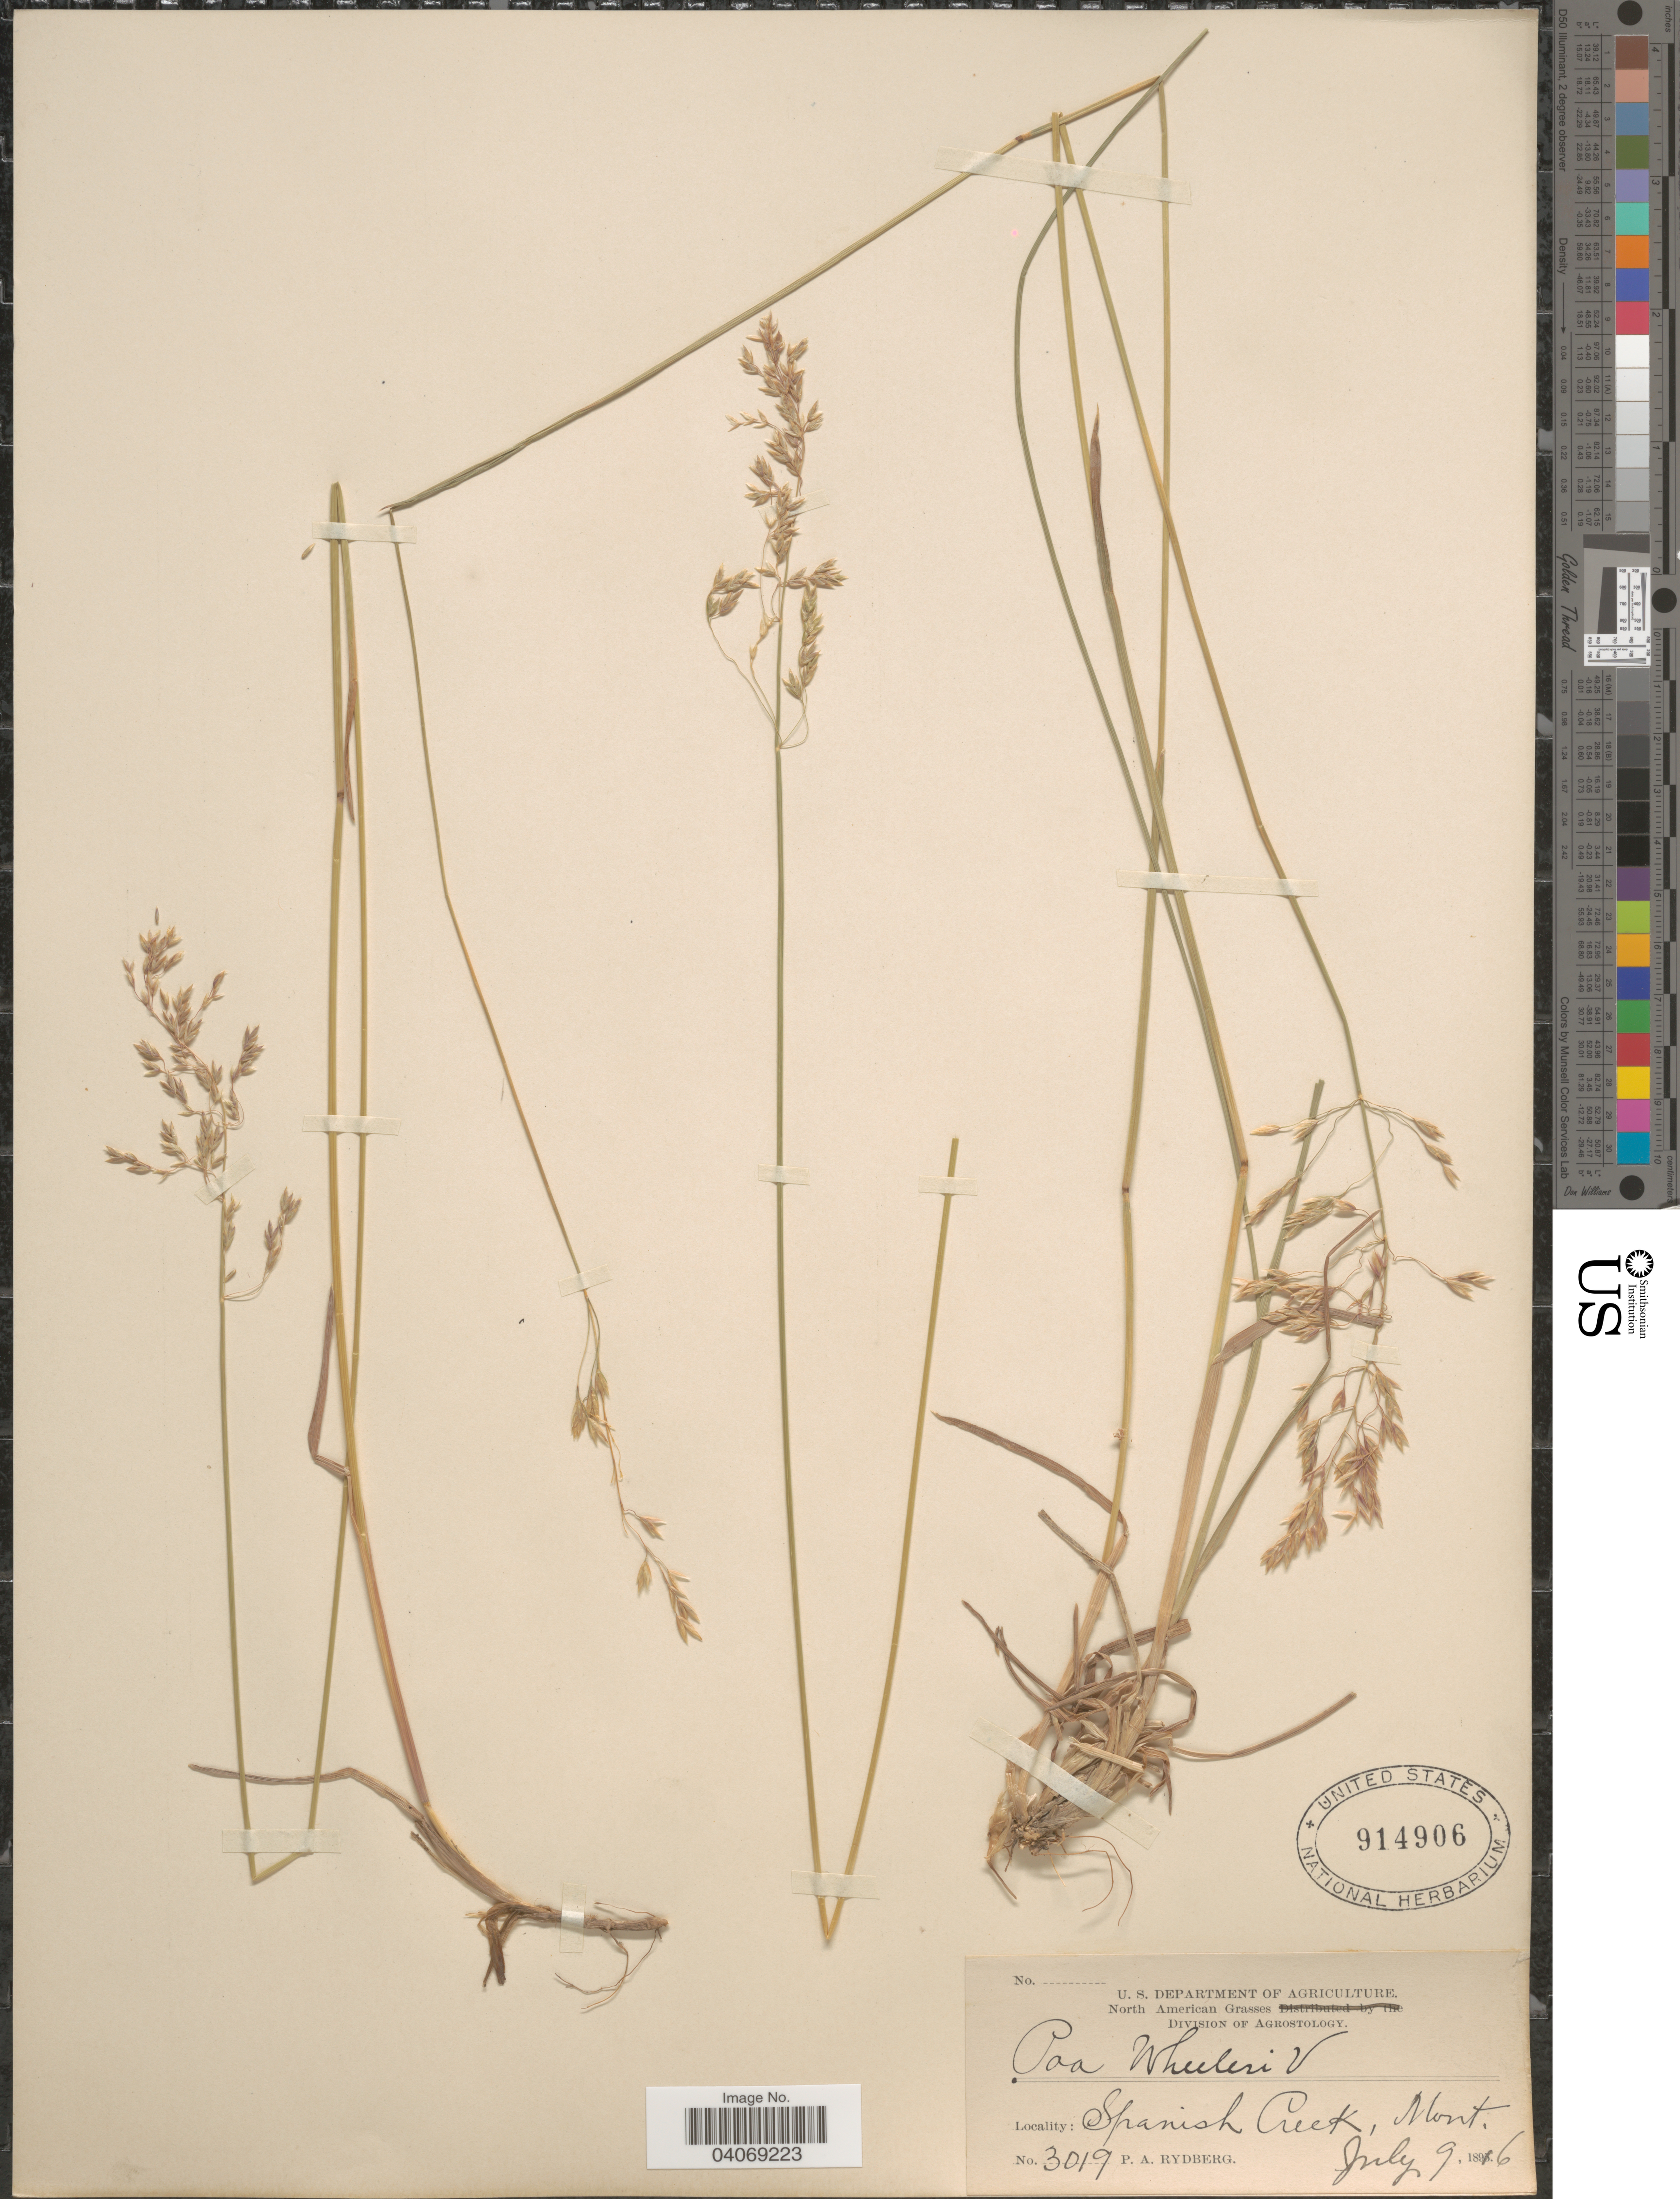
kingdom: Plantae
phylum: Tracheophyta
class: Liliopsida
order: Poales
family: Poaceae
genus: Poa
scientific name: Poa wheeleri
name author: Vasey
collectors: P. A. Rydberg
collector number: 3019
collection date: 1896-07-09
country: United States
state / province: Montana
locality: Spanish Creek.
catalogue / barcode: US 914906